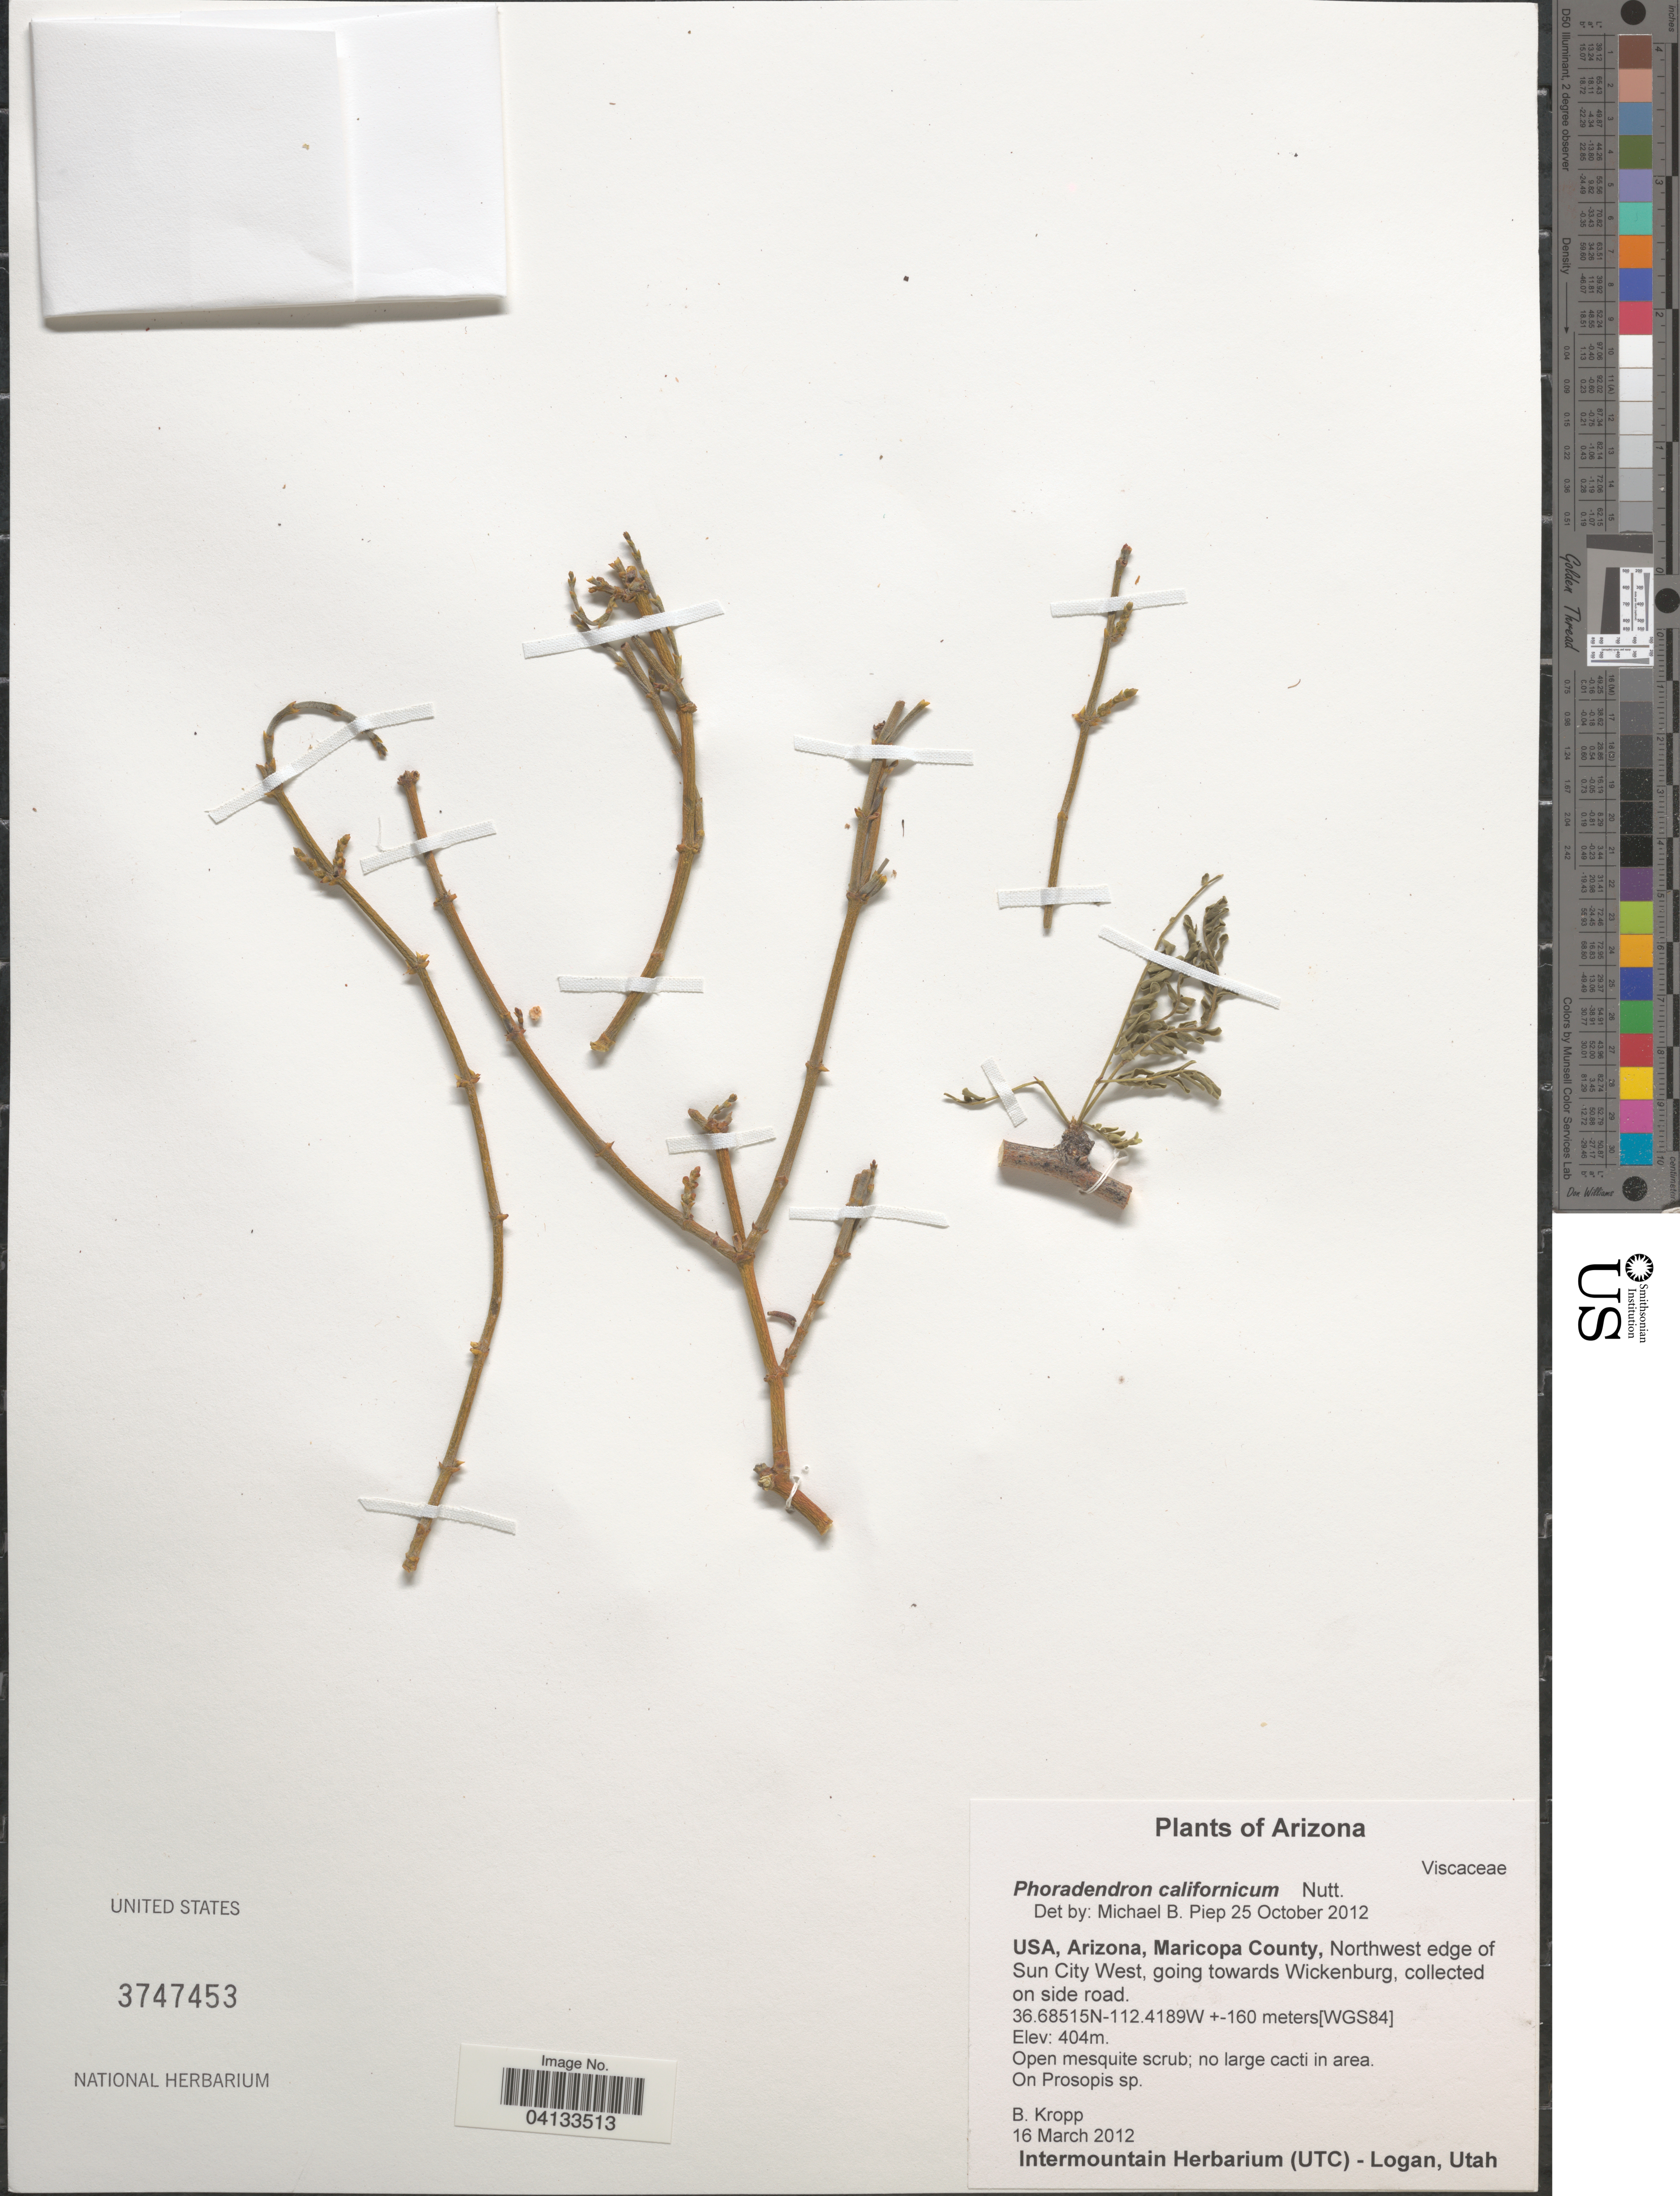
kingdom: Plantae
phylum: Tracheophyta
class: Magnoliopsida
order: Santalales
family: Viscaceae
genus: Phoradendron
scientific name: Phoradendron californicum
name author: Nutt.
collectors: B. Kropp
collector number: B. Kropp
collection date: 2012-03-16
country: United States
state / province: Arizona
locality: Maricopa County, Northwest edge of on idde road. [WGS84].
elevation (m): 160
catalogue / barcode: US 3747453